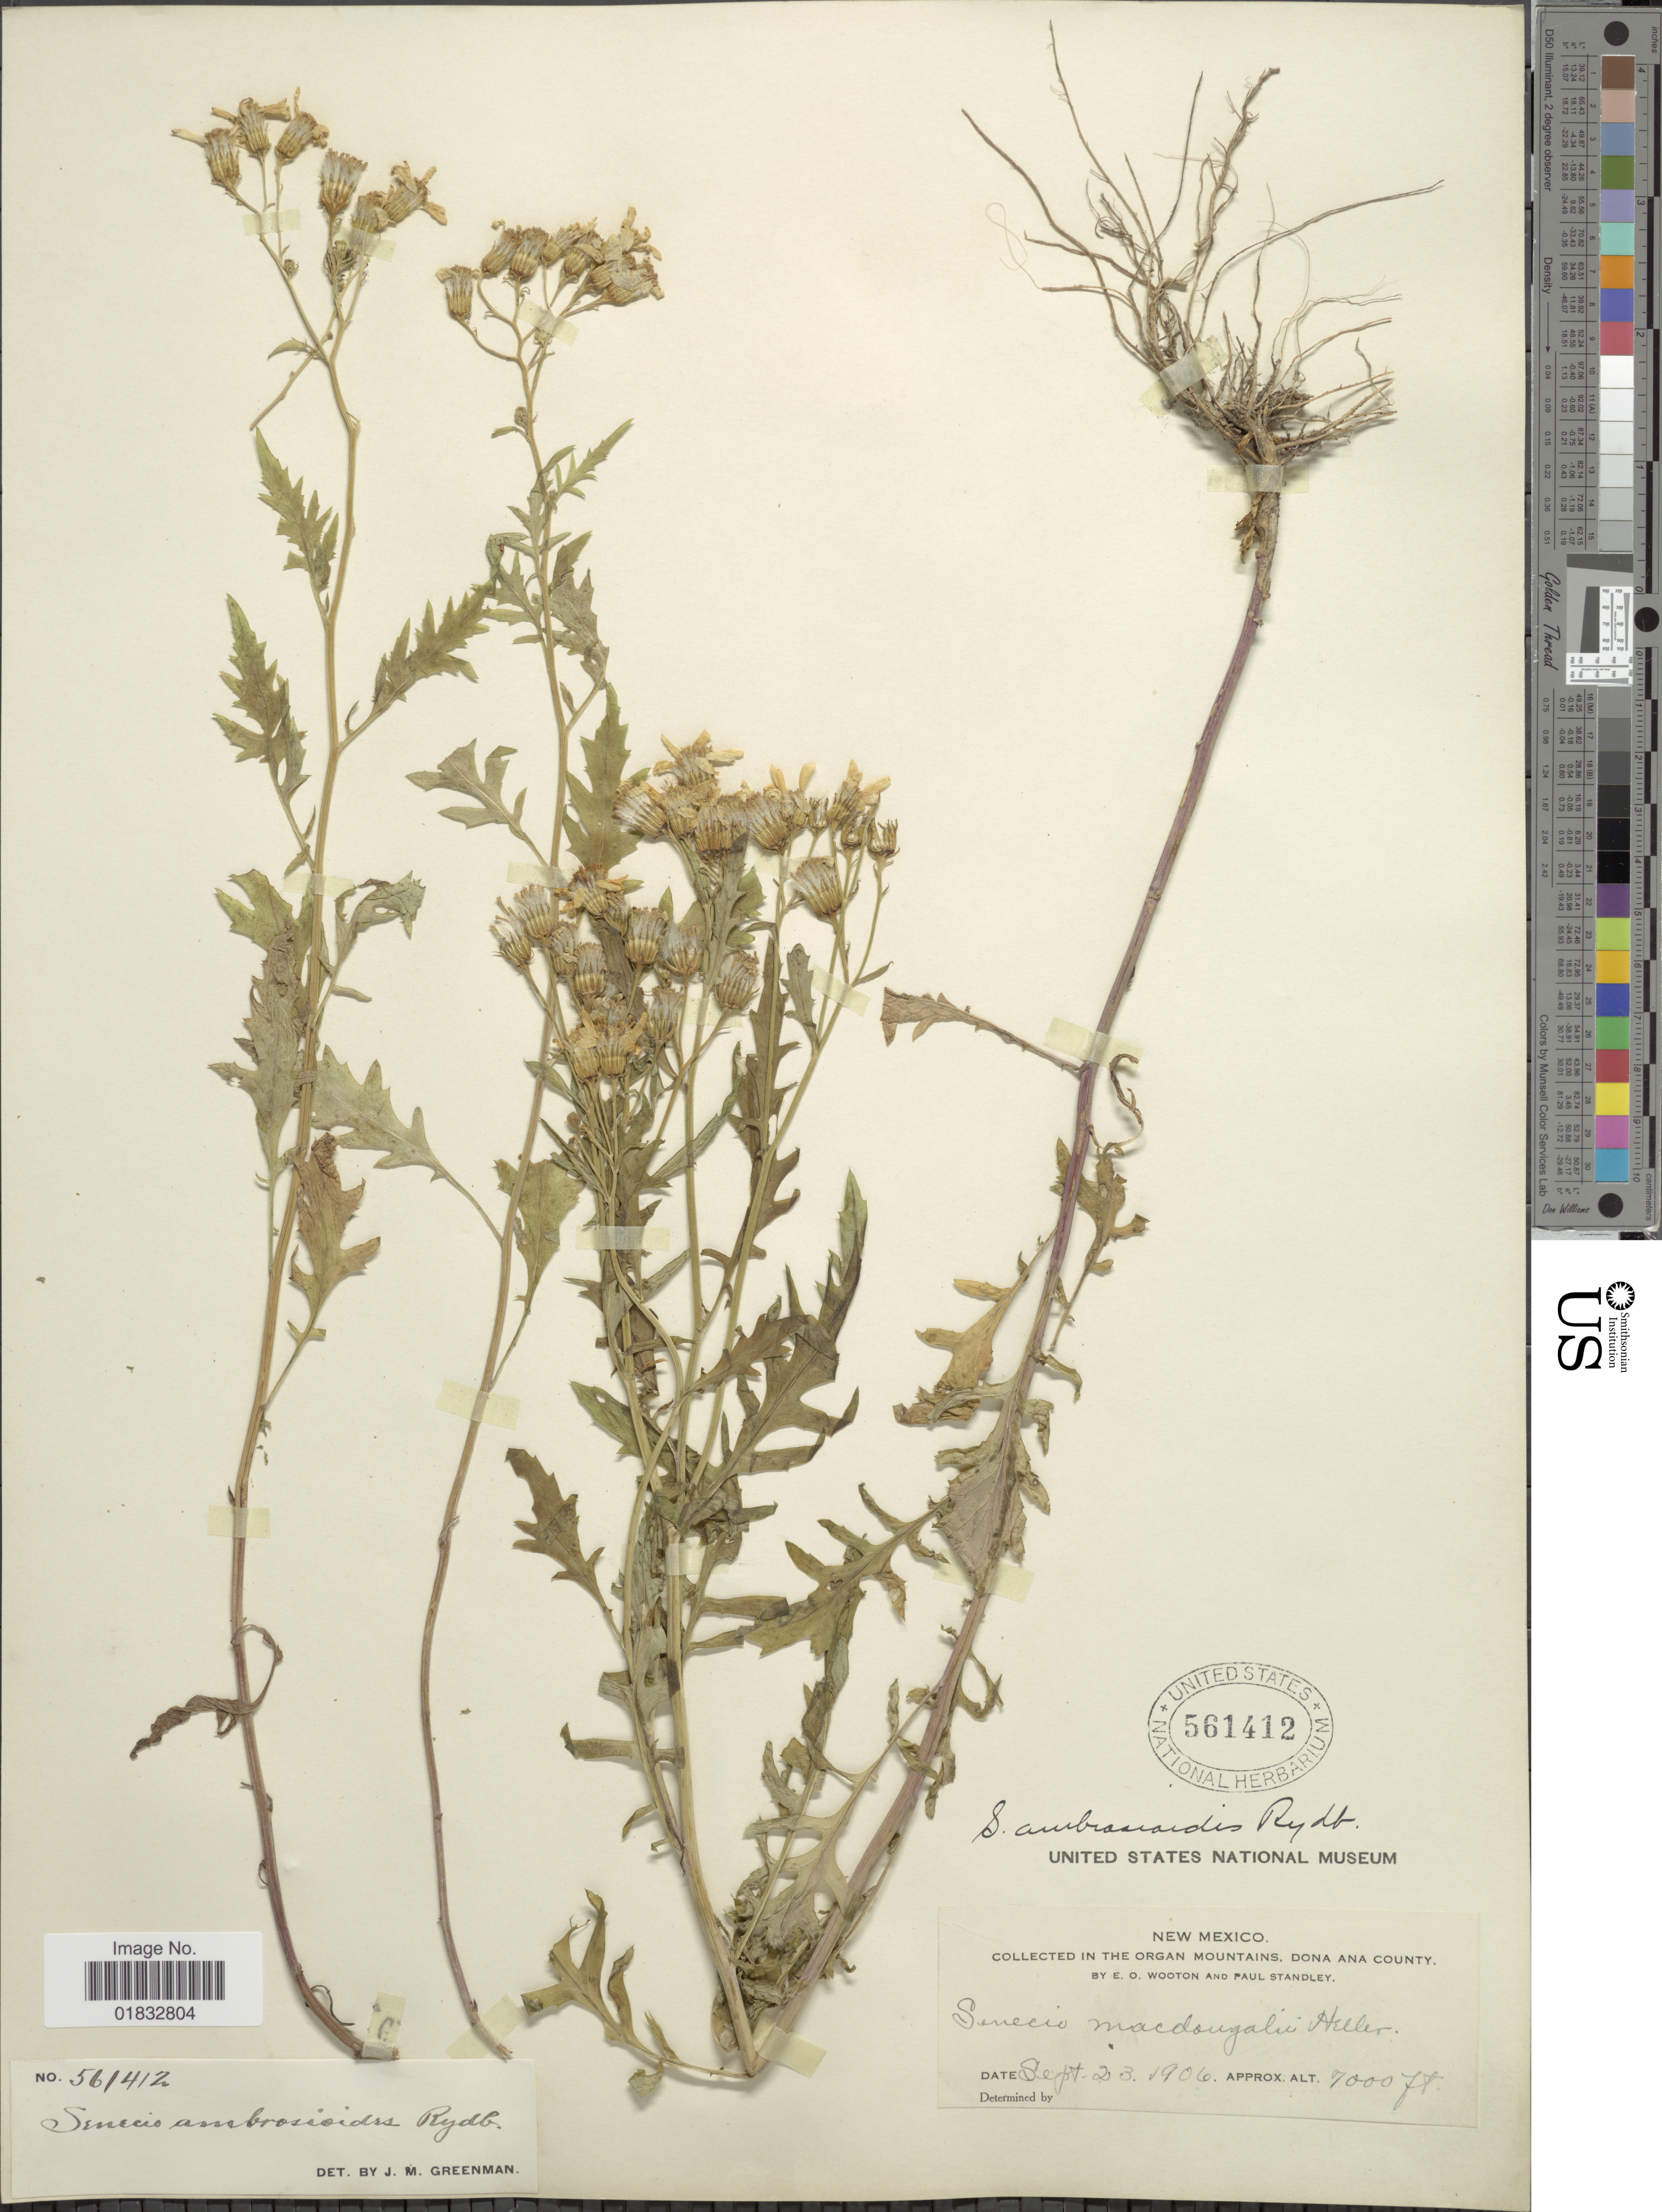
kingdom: Plantae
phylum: Tracheophyta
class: Magnoliopsida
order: Asterales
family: Asteraceae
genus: Senecio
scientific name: Senecio eremophilus var. kingii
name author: (Rydb.) Greenm.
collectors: E. O. Wooton & P. C. Standley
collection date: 1906-09-23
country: United States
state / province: New Mexico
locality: In the Organ Mountains, Dona Ana County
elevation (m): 2134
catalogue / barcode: US 561412